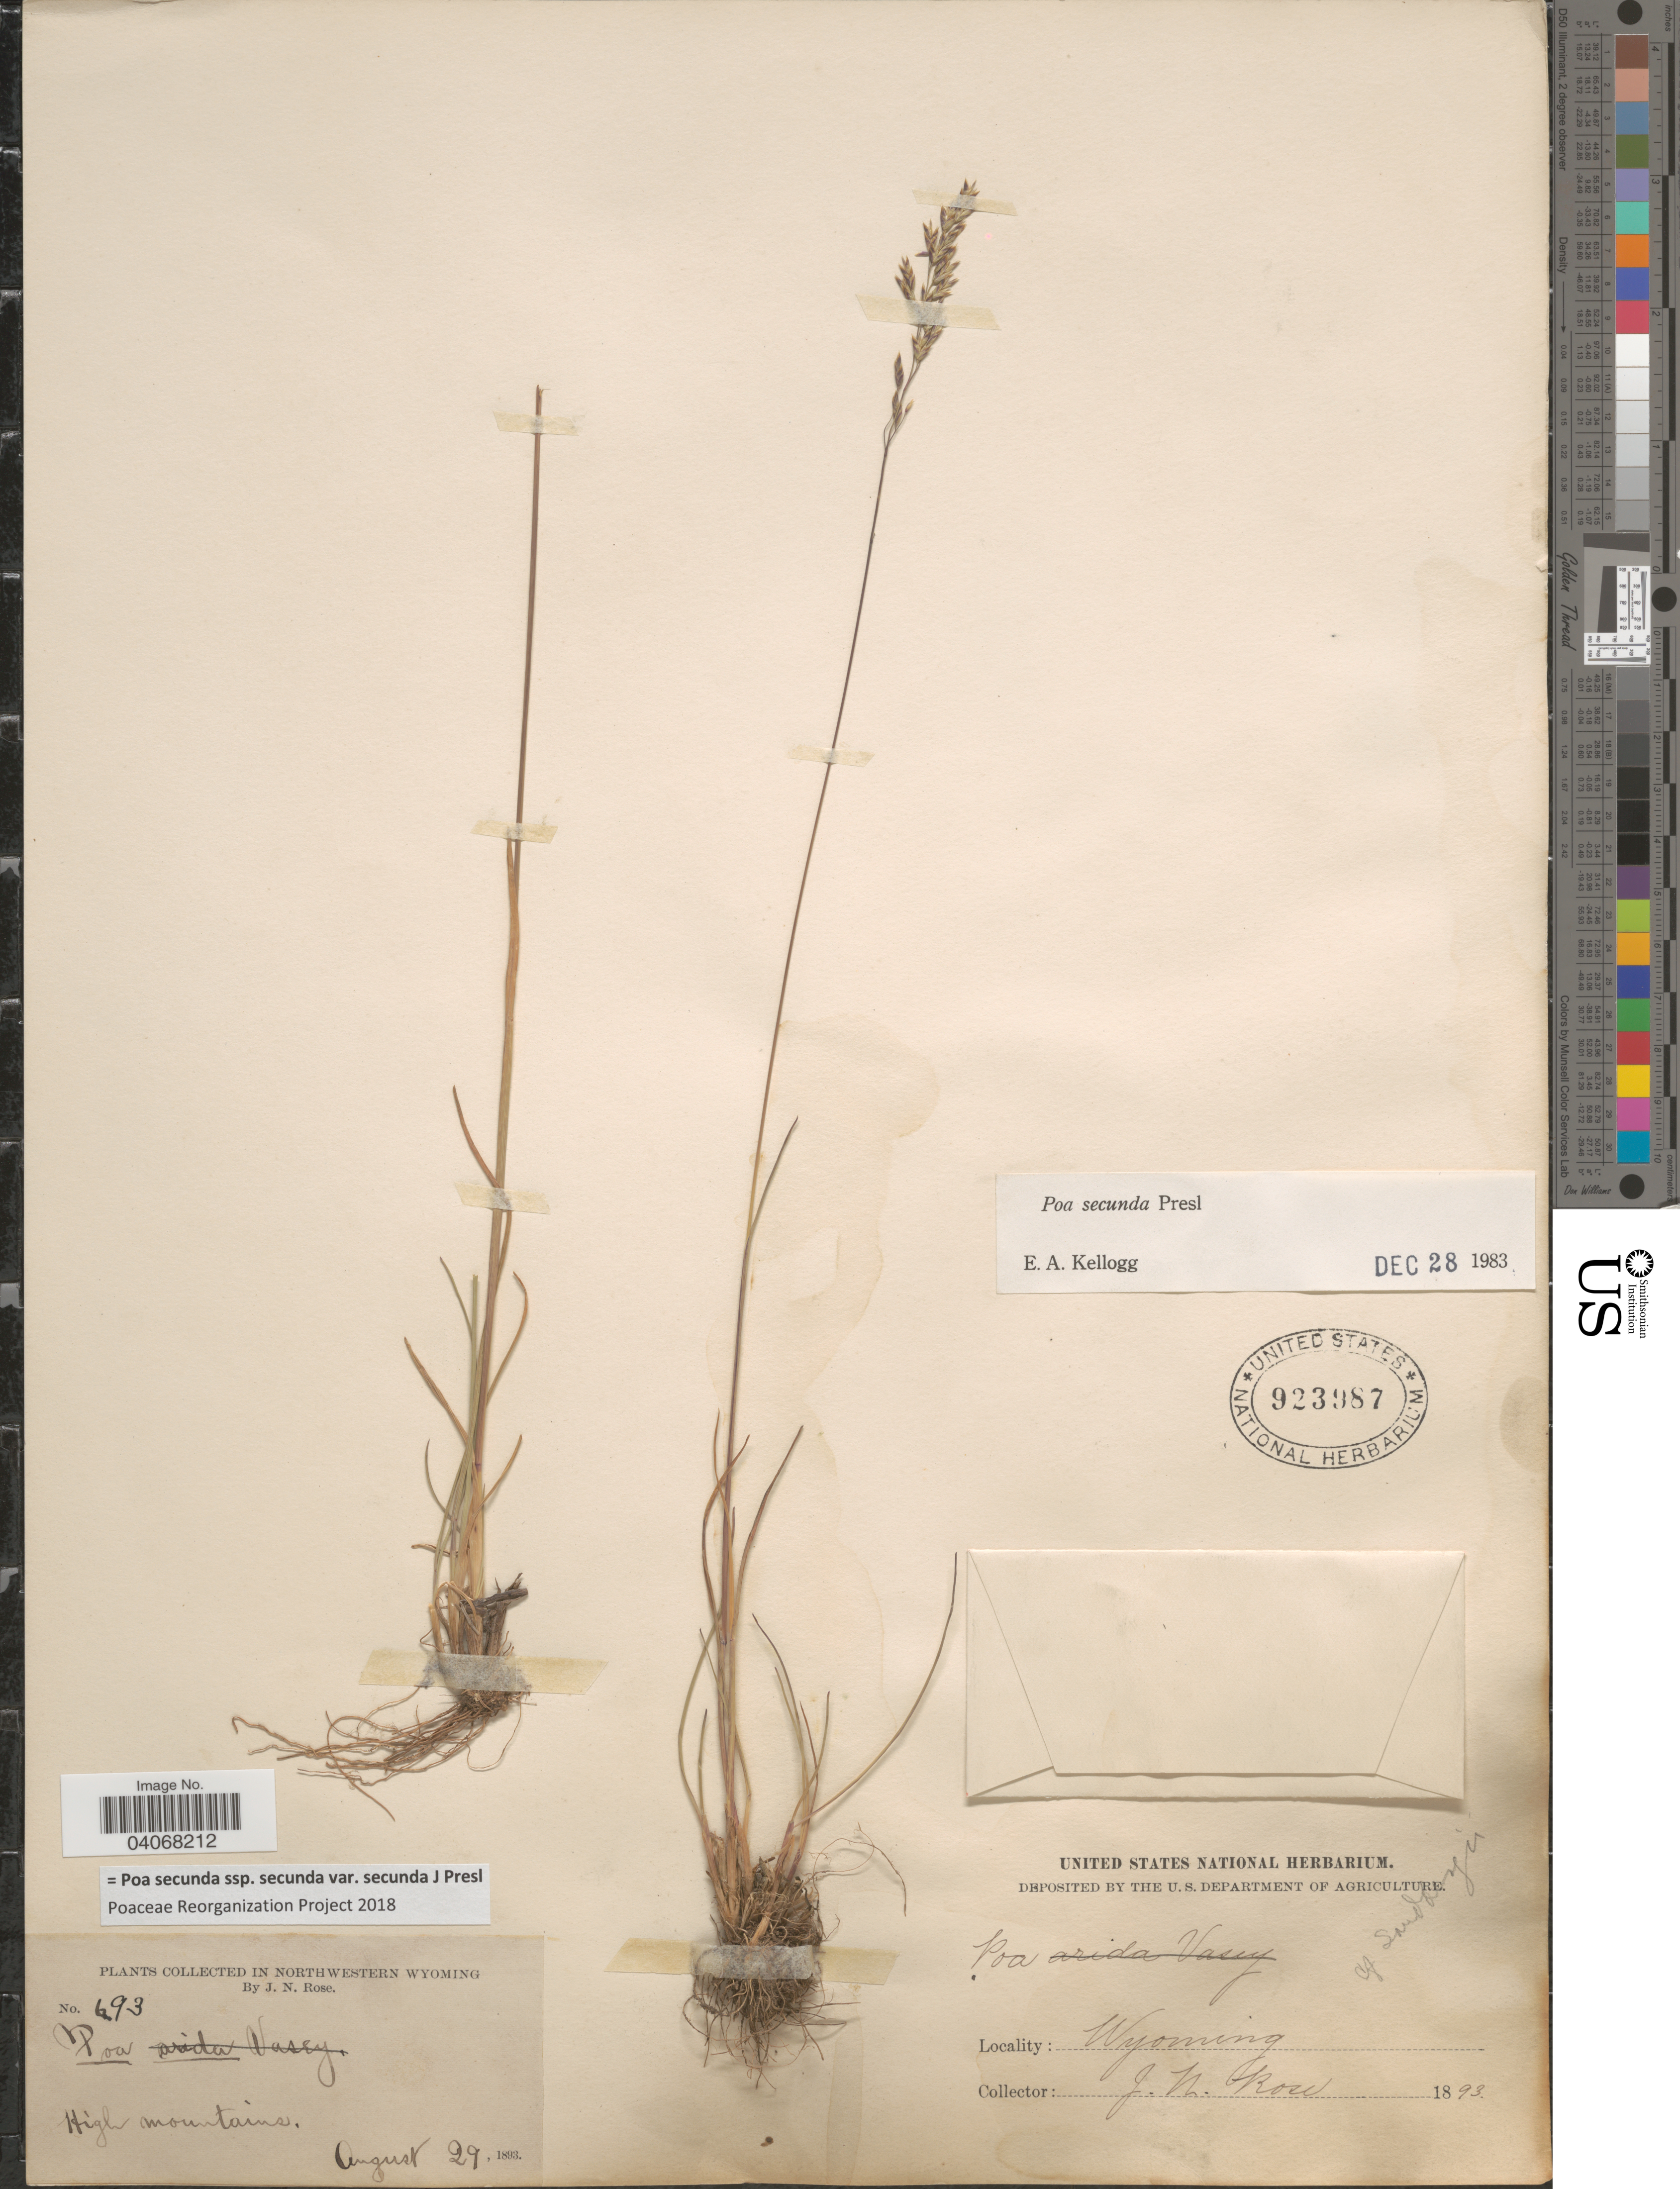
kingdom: Plantae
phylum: Tracheophyta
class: Liliopsida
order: Poales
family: Poaceae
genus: Poa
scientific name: Poa secunda subsp. secunda var. secunda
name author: J. Presl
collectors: J. N. Rose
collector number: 693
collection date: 1893-08-29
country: United States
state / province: Wyoming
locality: In Northwestern Wyoming. High mountains.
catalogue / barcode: US 923987